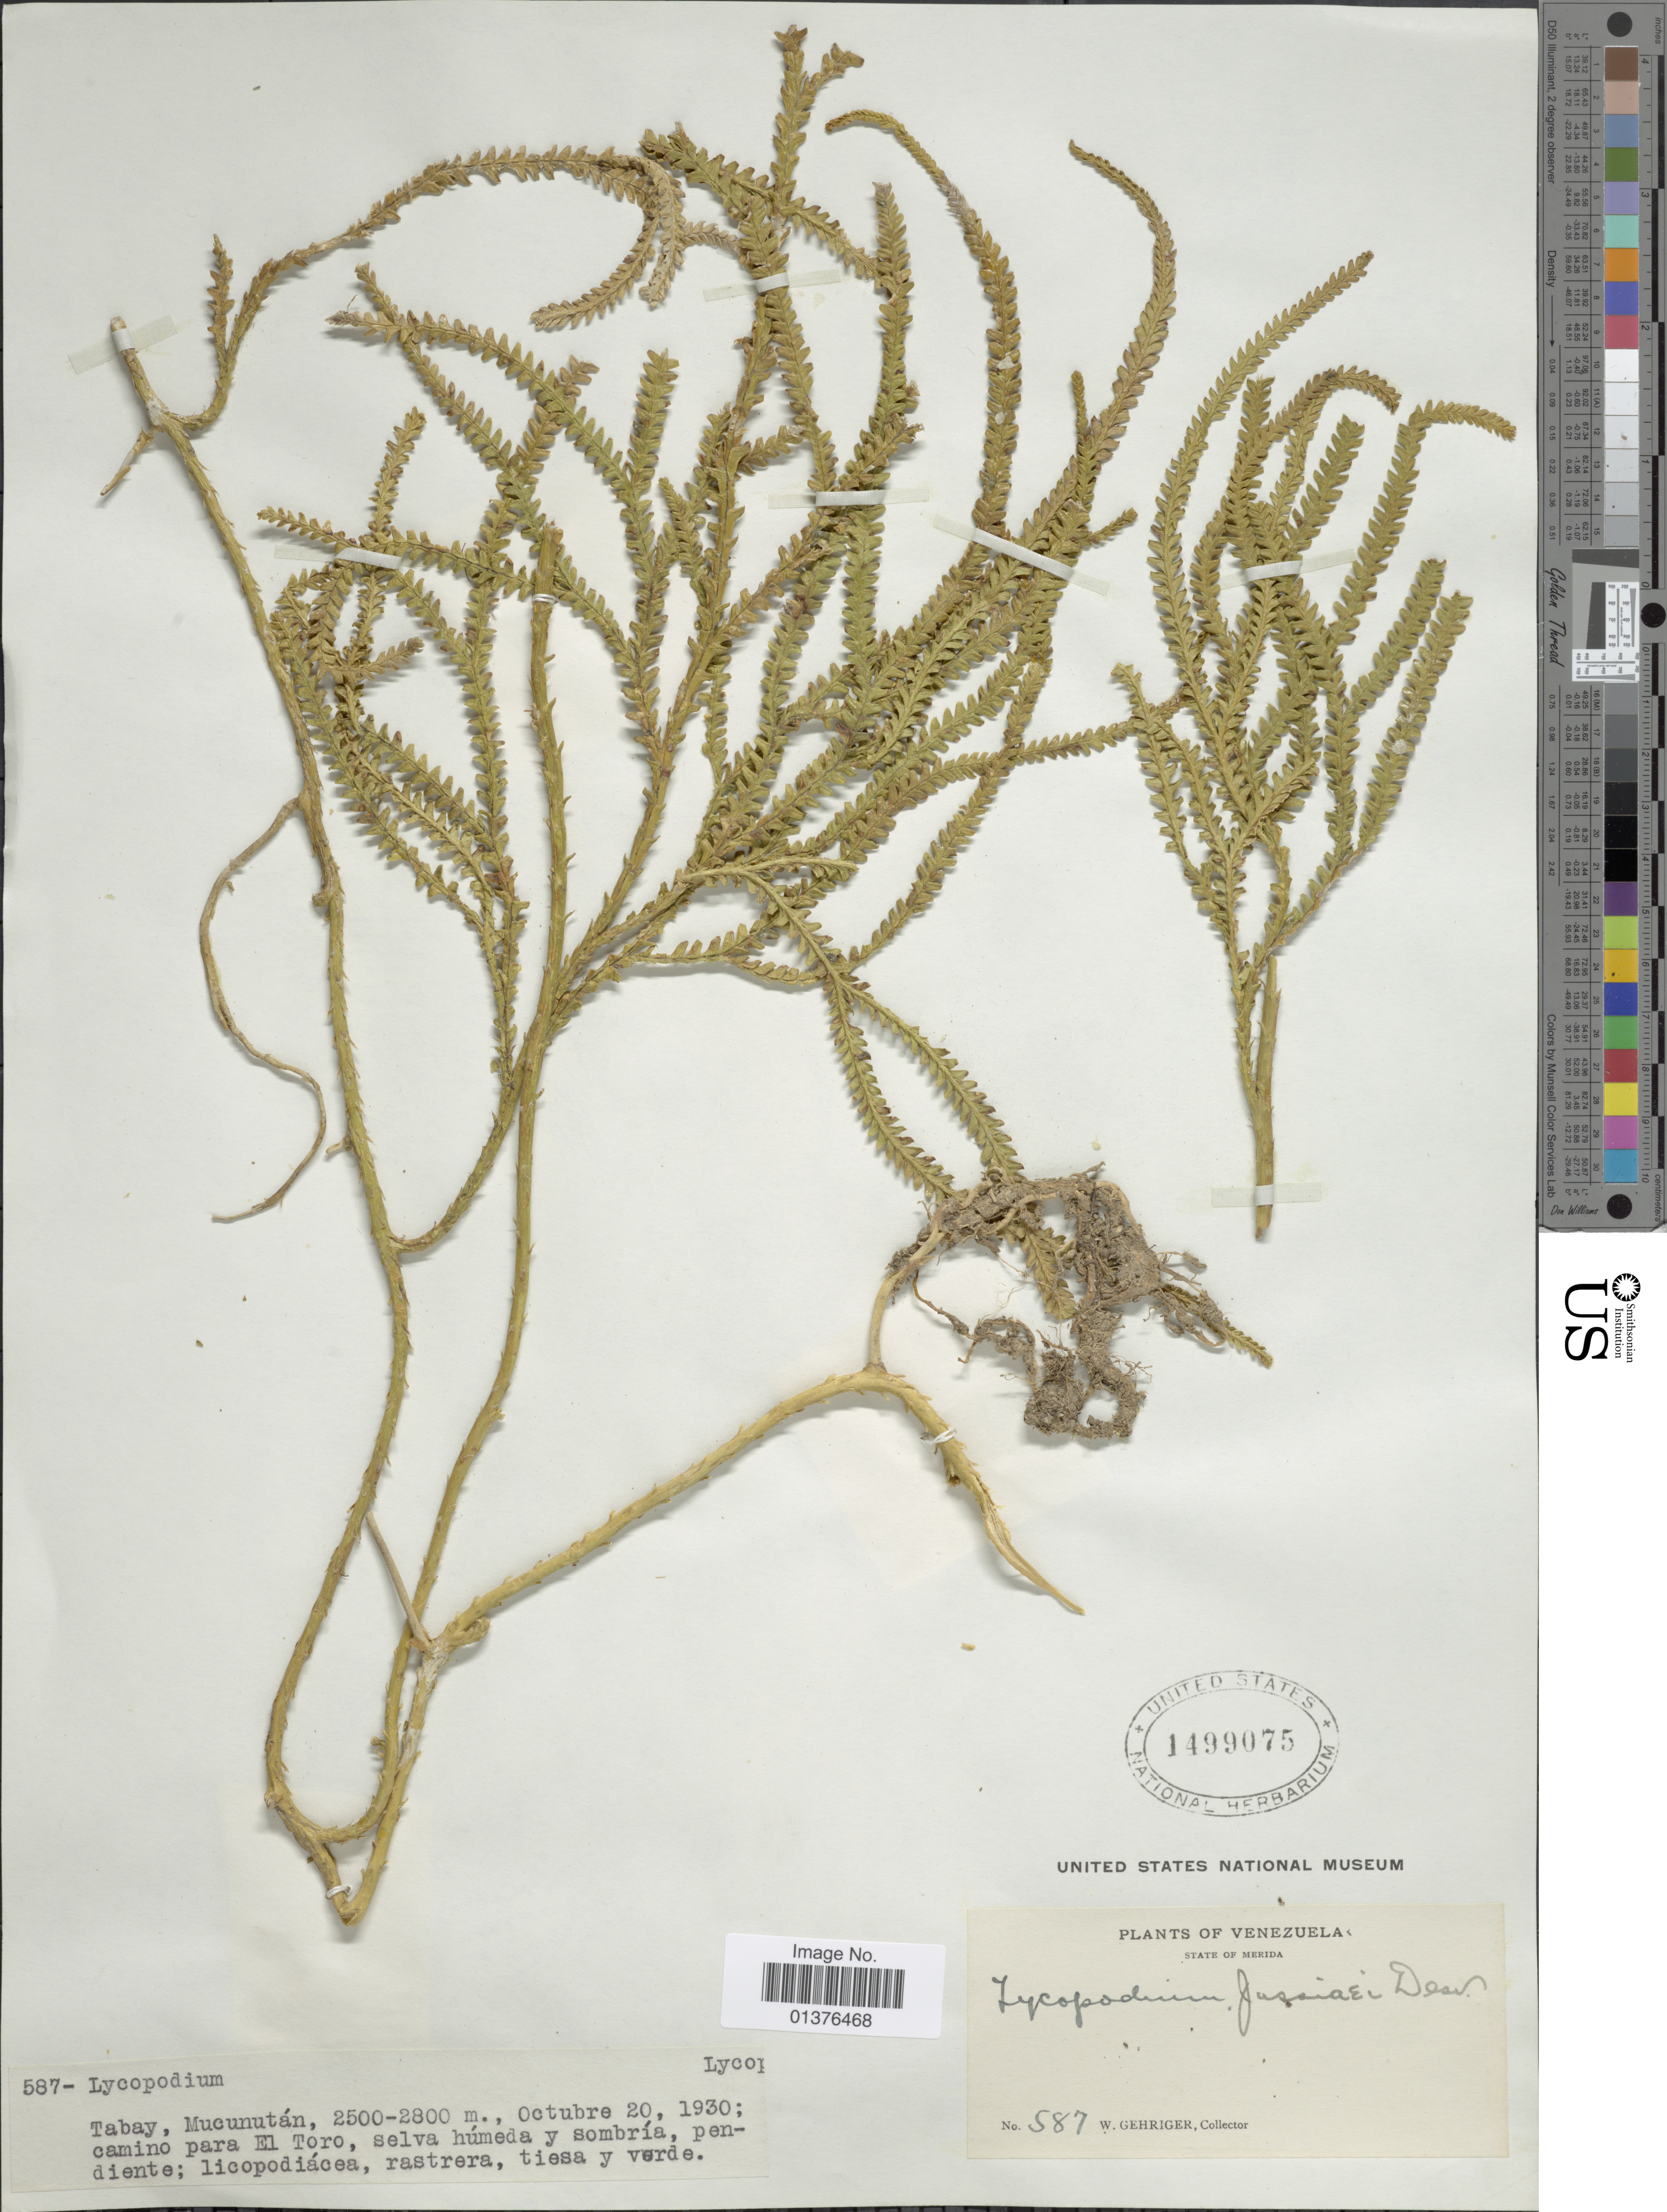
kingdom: Plantae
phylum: Tracheophyta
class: Lycopodiopsida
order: Lycopodiales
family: Lycopodiaceae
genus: Diphasium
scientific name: Diphasium jussiaei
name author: (Desv.) C. Presl ex Rothm.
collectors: W. Gehriger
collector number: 587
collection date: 1930-10-20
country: Venezuela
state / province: Mérida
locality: Tabay Mucunután, camino para El Toro, selva húmeda y sombria, pendiente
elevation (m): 2500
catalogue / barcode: US 1499075